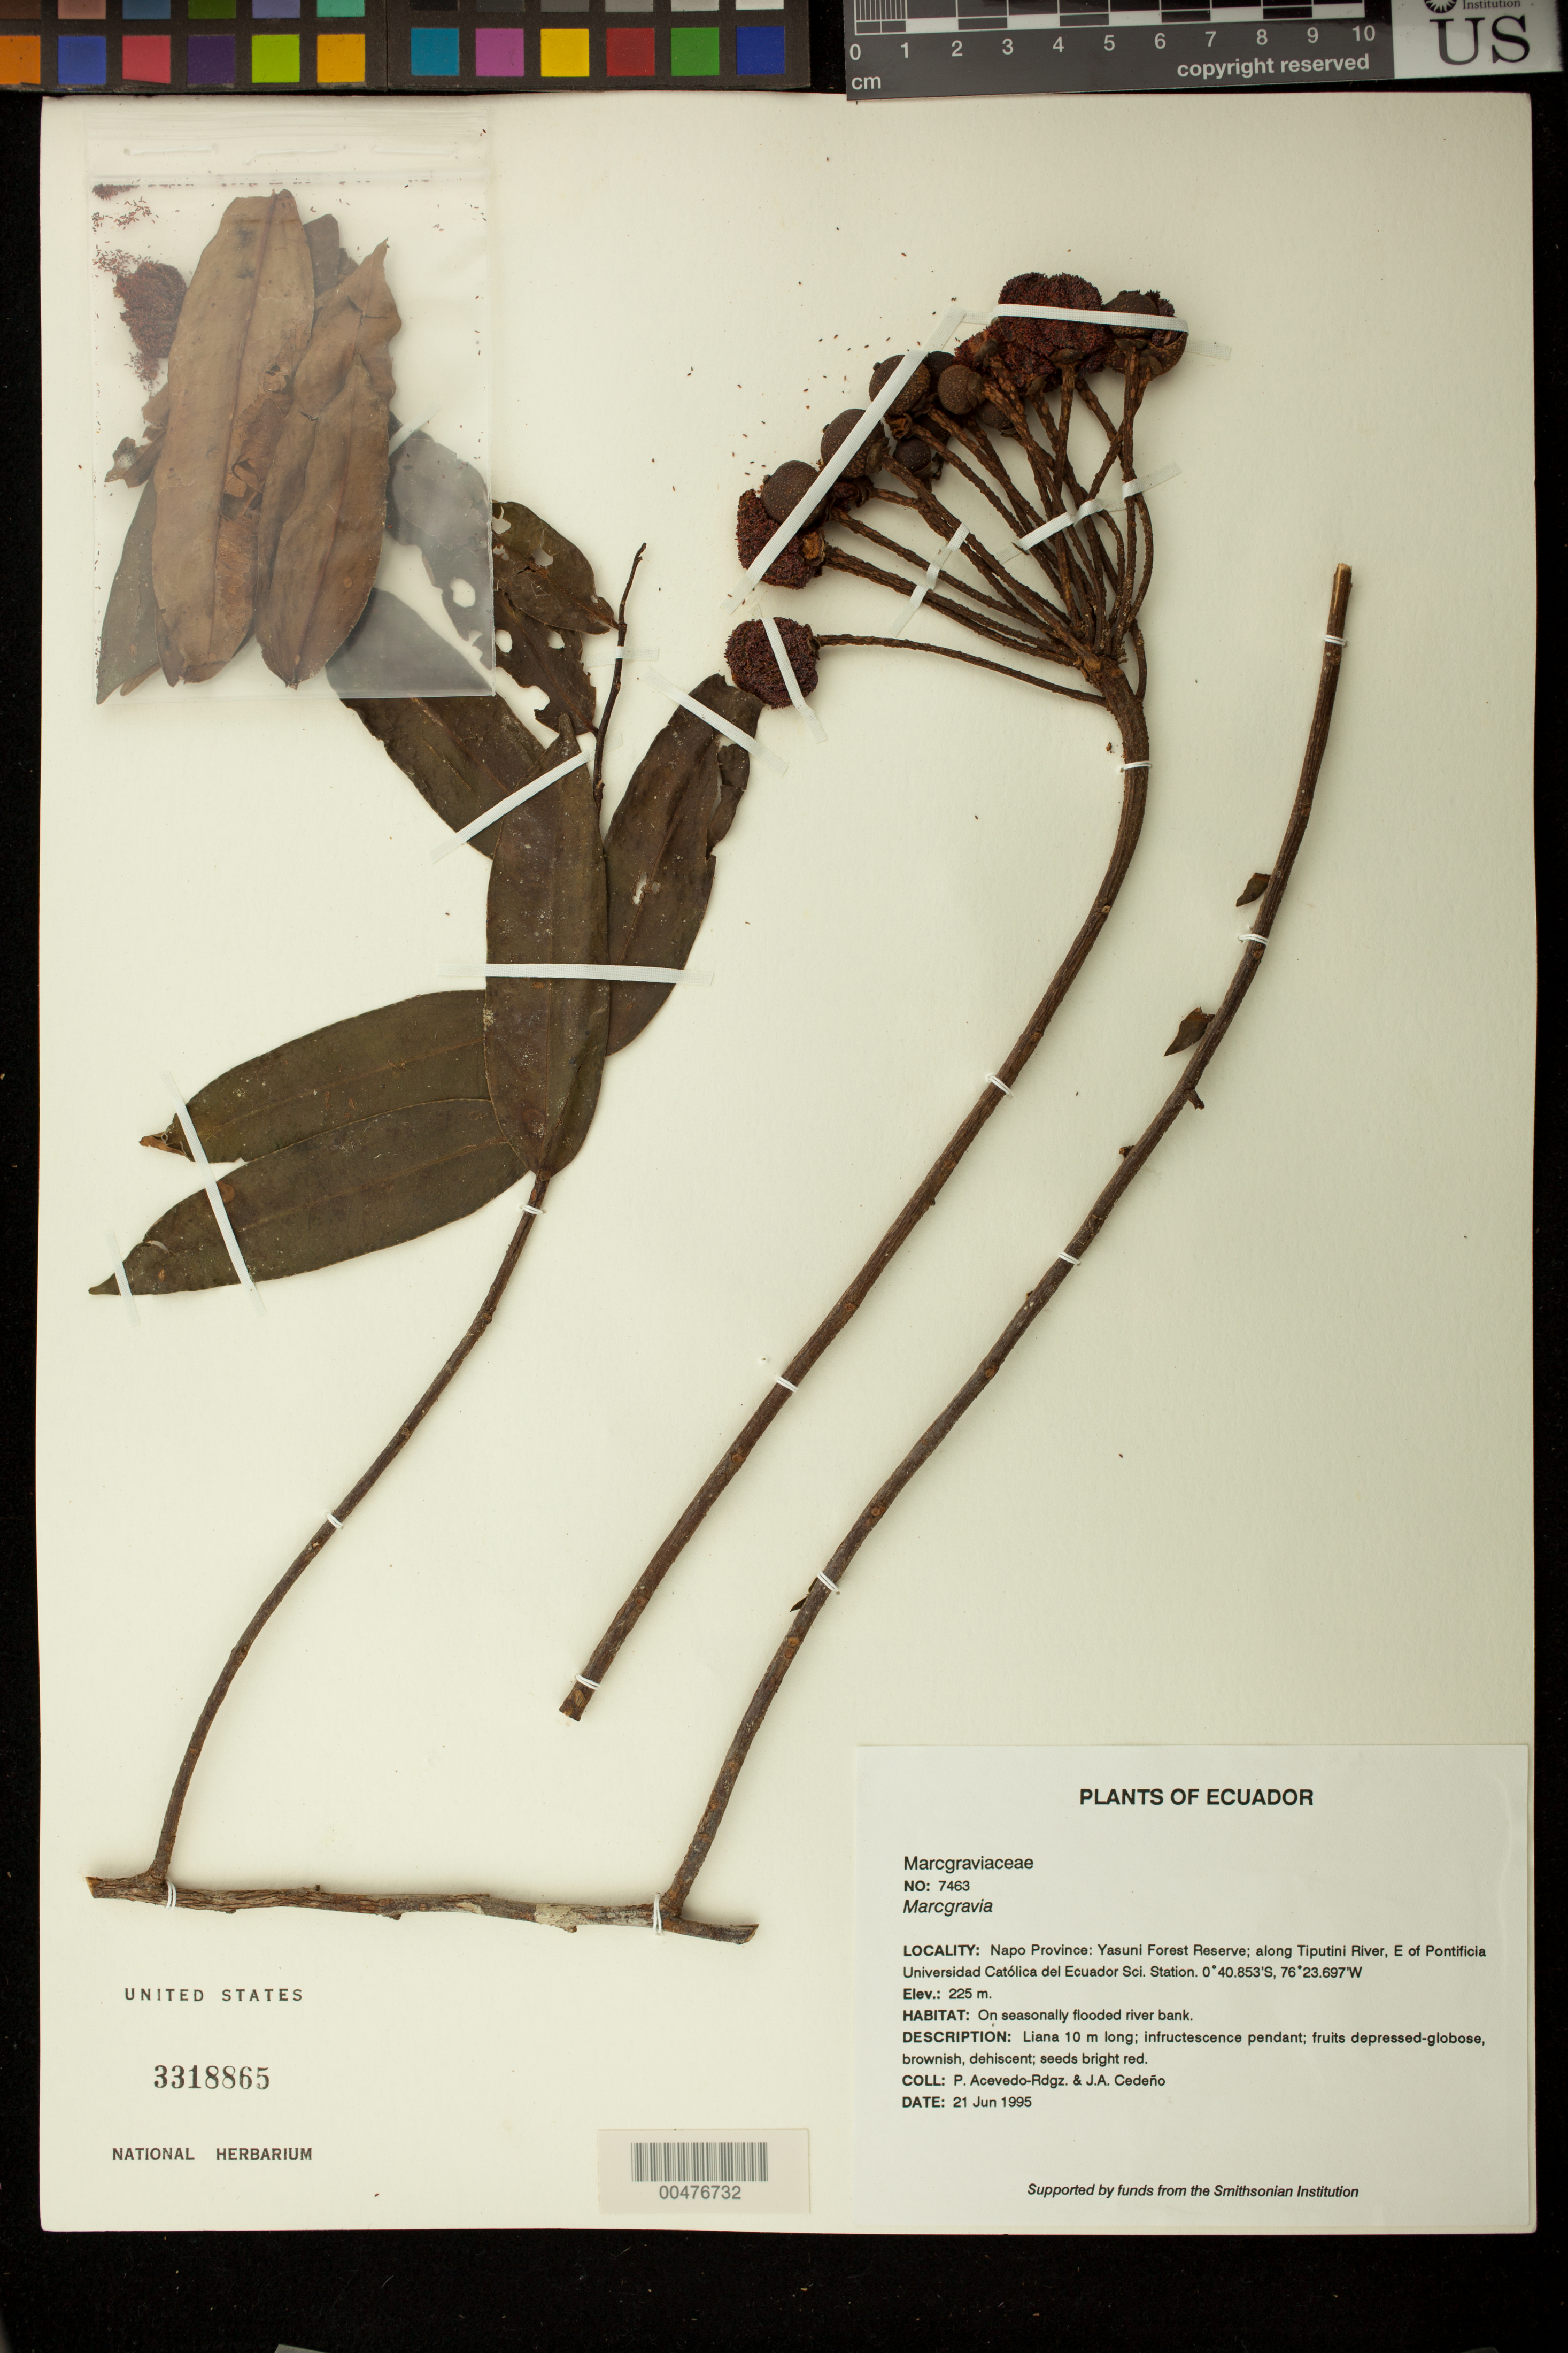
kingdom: Plantae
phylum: Tracheophyta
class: Magnoliopsida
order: Ericales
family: Marcgraviaceae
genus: Marcgravia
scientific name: Marcgravia sp.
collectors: P. Acevedo-Rodr. & J. A. Cedeño M.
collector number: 7463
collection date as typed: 21 Jun 1995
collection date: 1995-06-21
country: Ecuador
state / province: Napo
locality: Napo Province: Yasuni Forest Reserve; along Tiputini River, E of Pontificia Universidad Católica del Ecuador Sci. Station.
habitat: On seasonally flooded river bank.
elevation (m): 225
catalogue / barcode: US 3318865